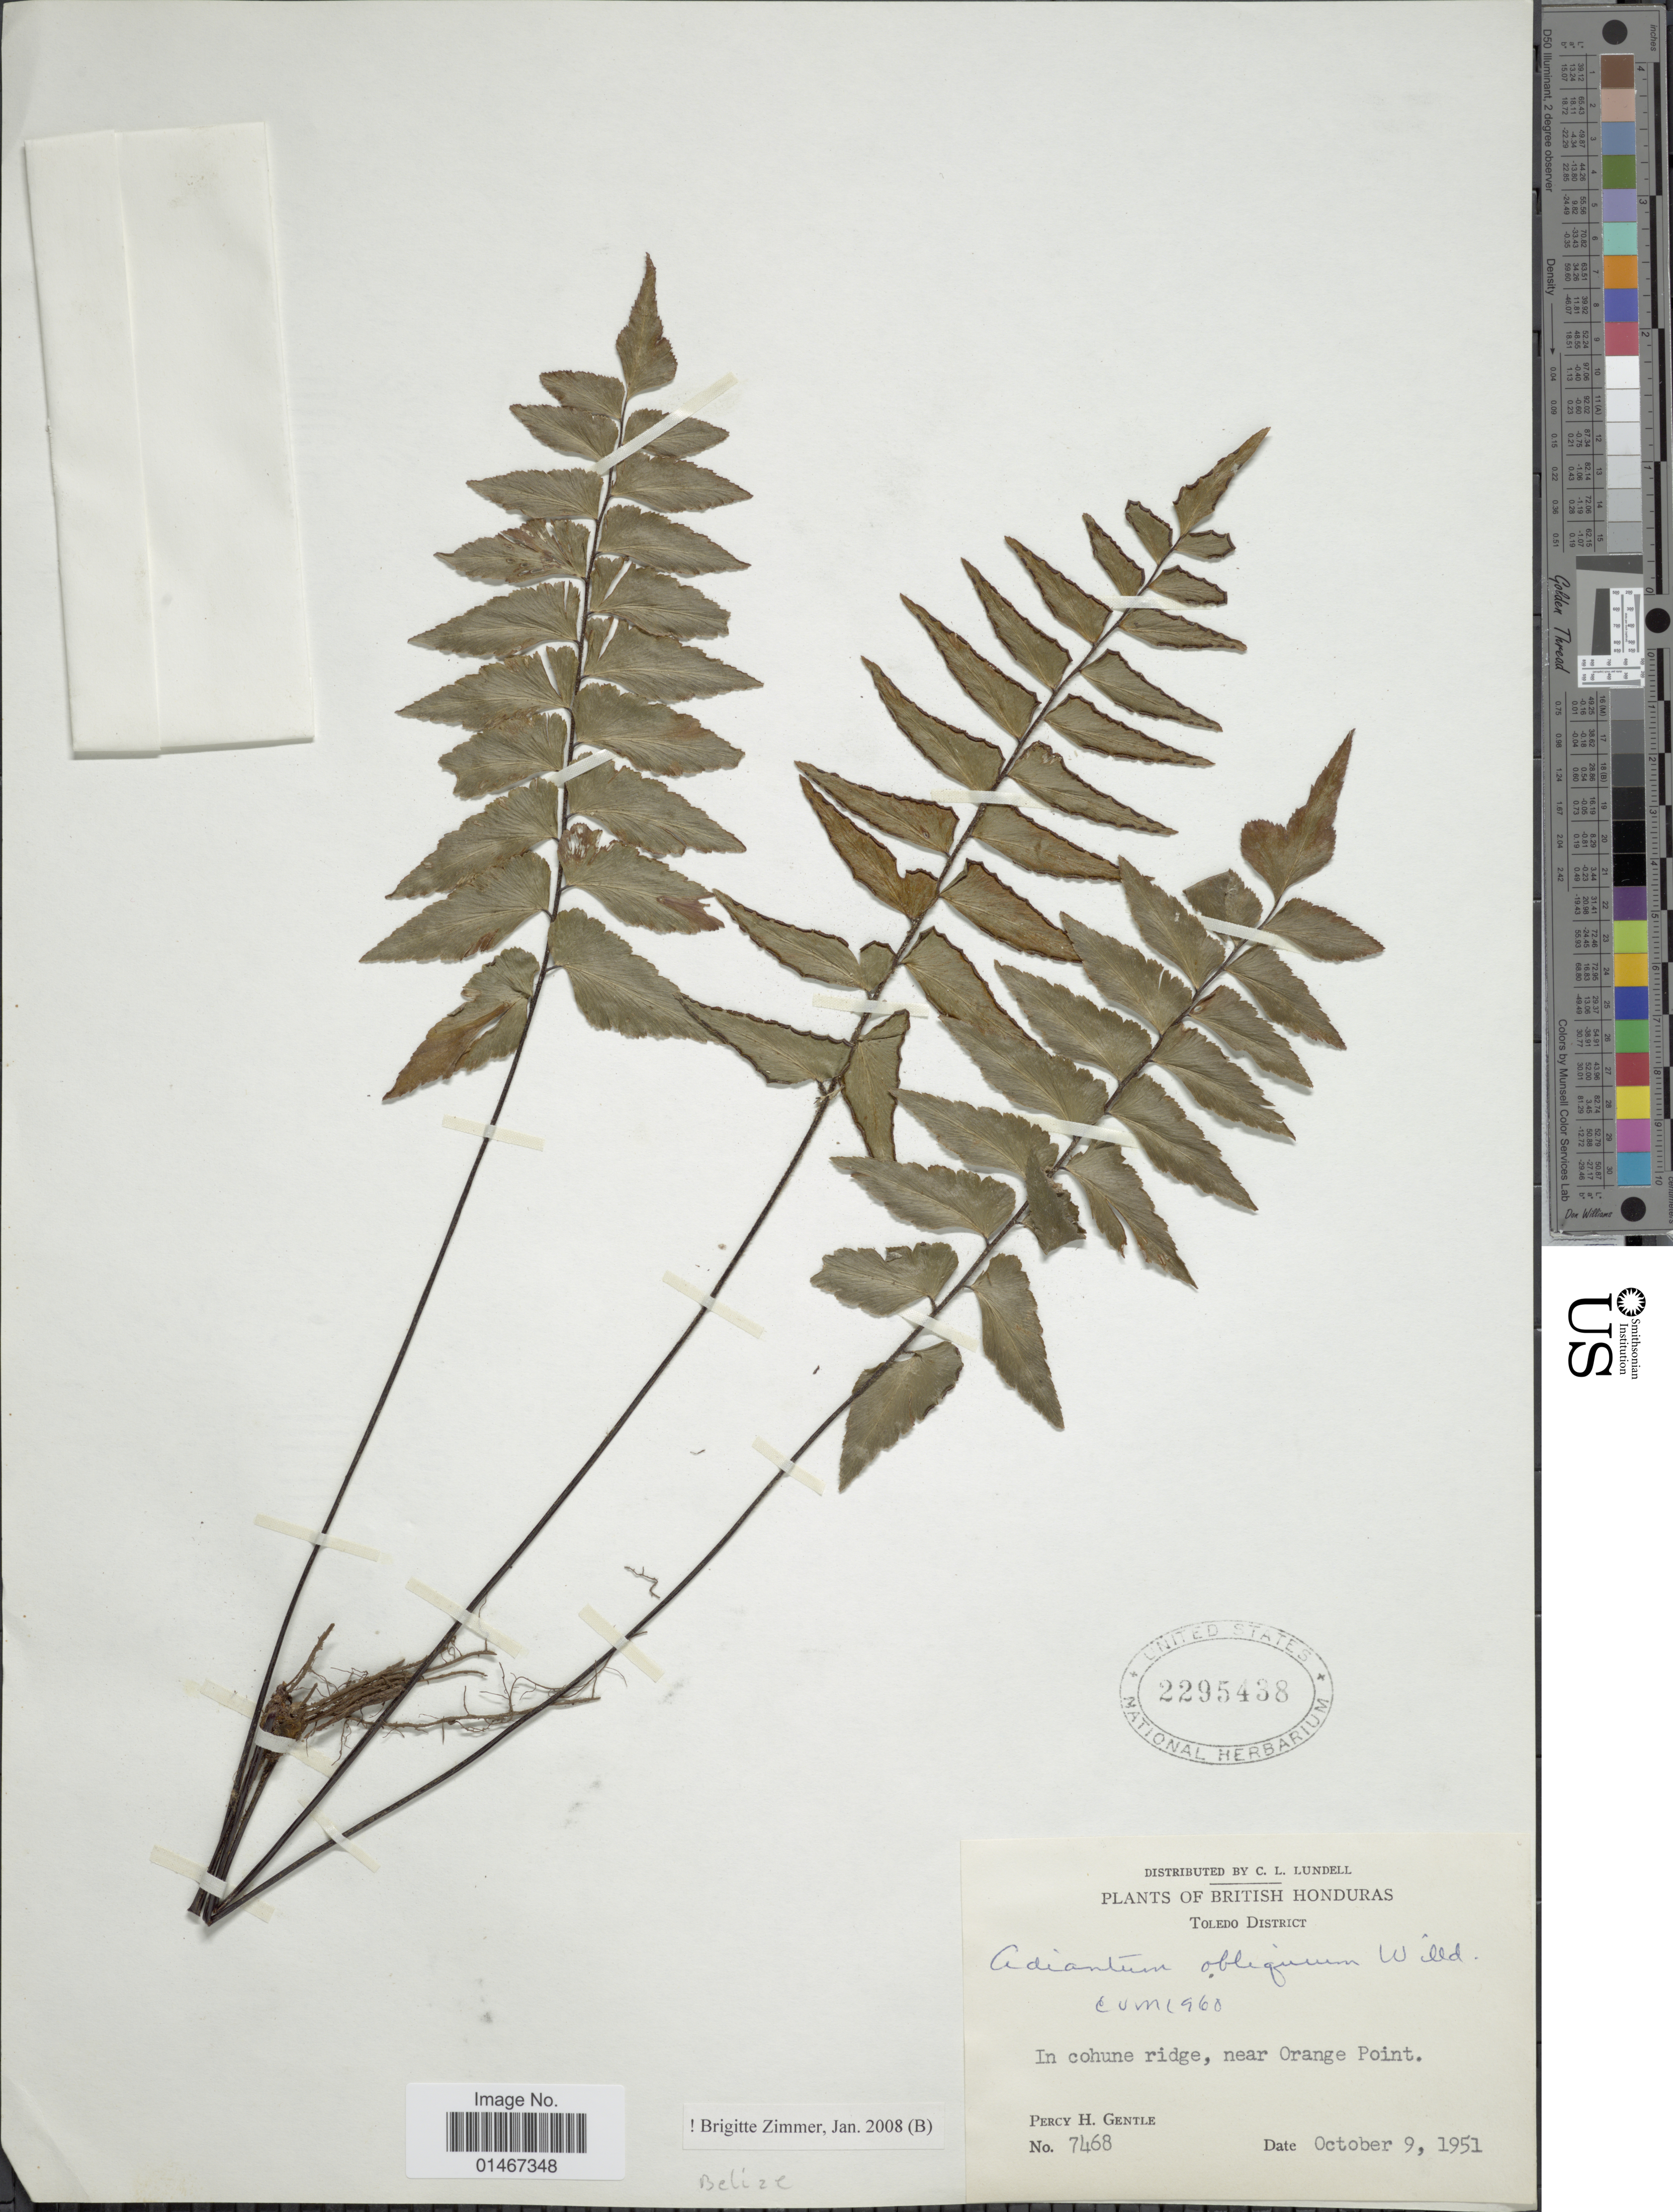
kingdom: Plantae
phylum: Tracheophyta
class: Polypodiopsida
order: Polypodiales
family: Pteridaceae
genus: Adiantum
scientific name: Adiantum obliquum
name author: Willd.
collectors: P. H. Gentle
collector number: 7468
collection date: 1951-10-09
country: Belize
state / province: Toledo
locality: British Honduras. Toldeo District. Orange Point.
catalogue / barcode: US 2295438